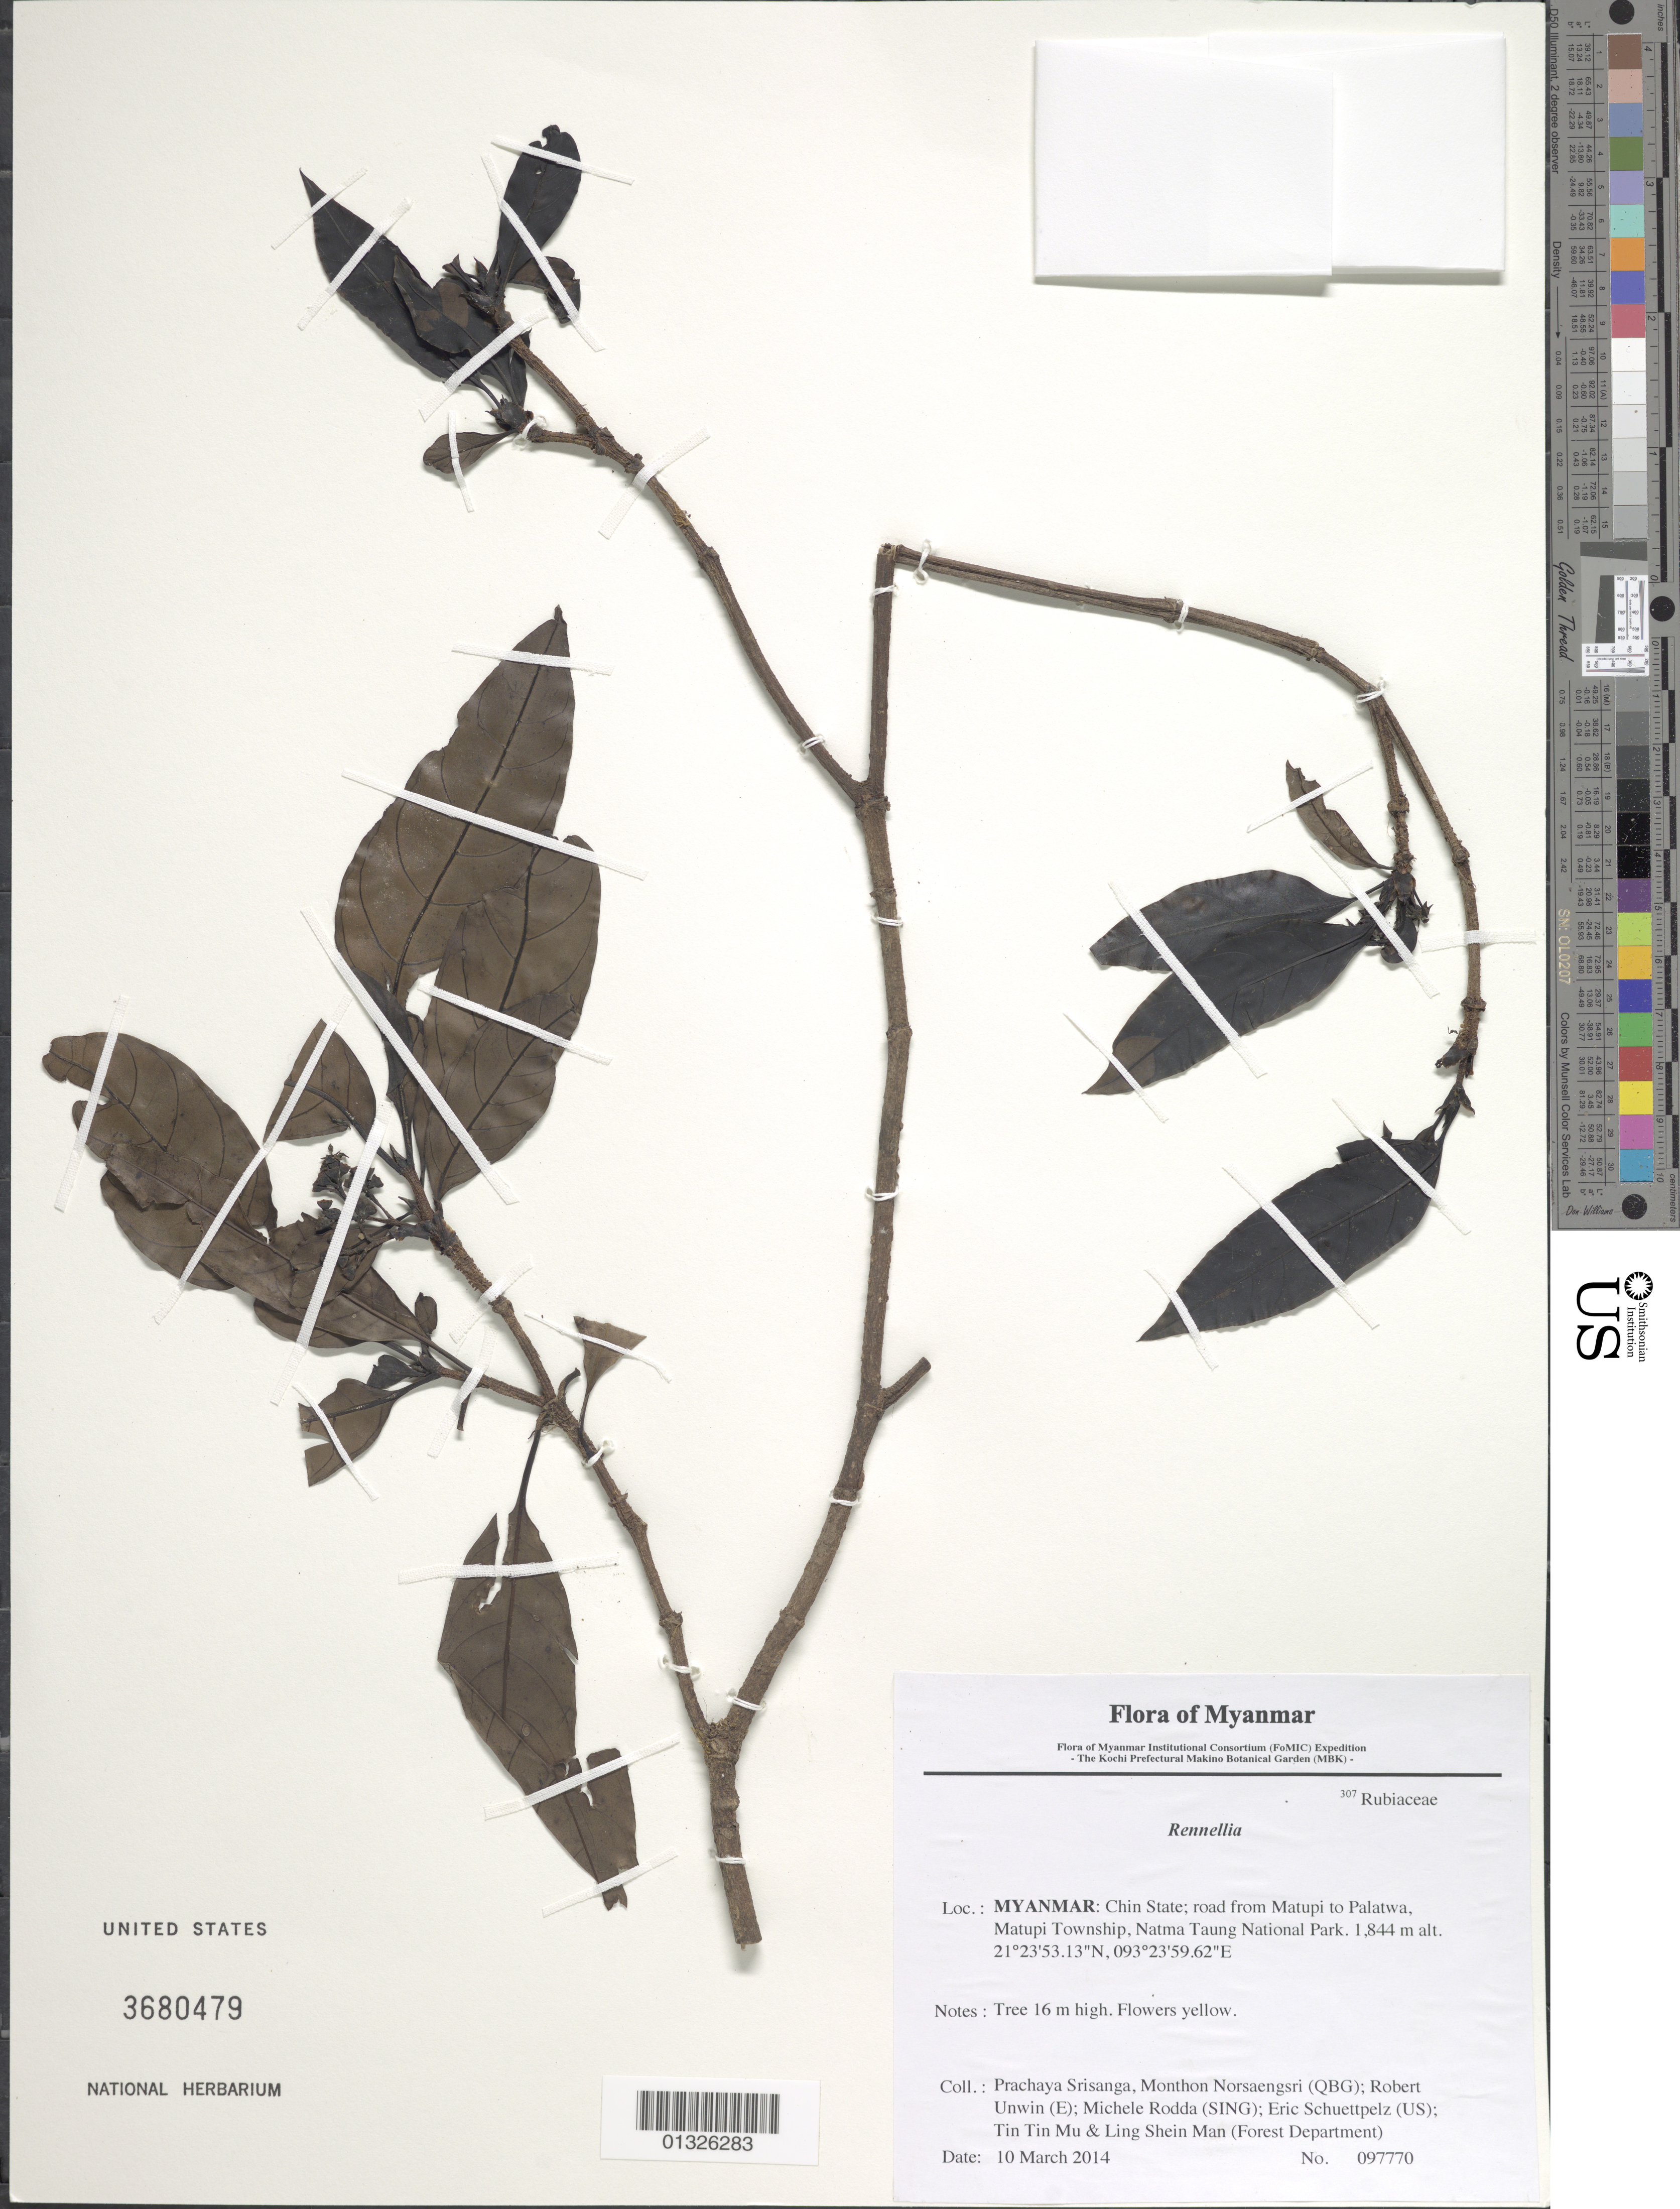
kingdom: Plantae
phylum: Tracheophyta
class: Magnoliopsida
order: Gentianales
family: Rubiaceae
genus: Rennellia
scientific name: Rennellia sp.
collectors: P. Srisanga, M. Norsaengsri, R. Unwin, M. Rodda, E. Schuettpelz, Tin Tin Mu & Ling Shein Man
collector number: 97770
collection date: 2014-03-10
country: Myanmar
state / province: Chin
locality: Road from Matupi to Palatwa, Matupi Township, Natma Taung National Park.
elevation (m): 1844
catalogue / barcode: US 3680479